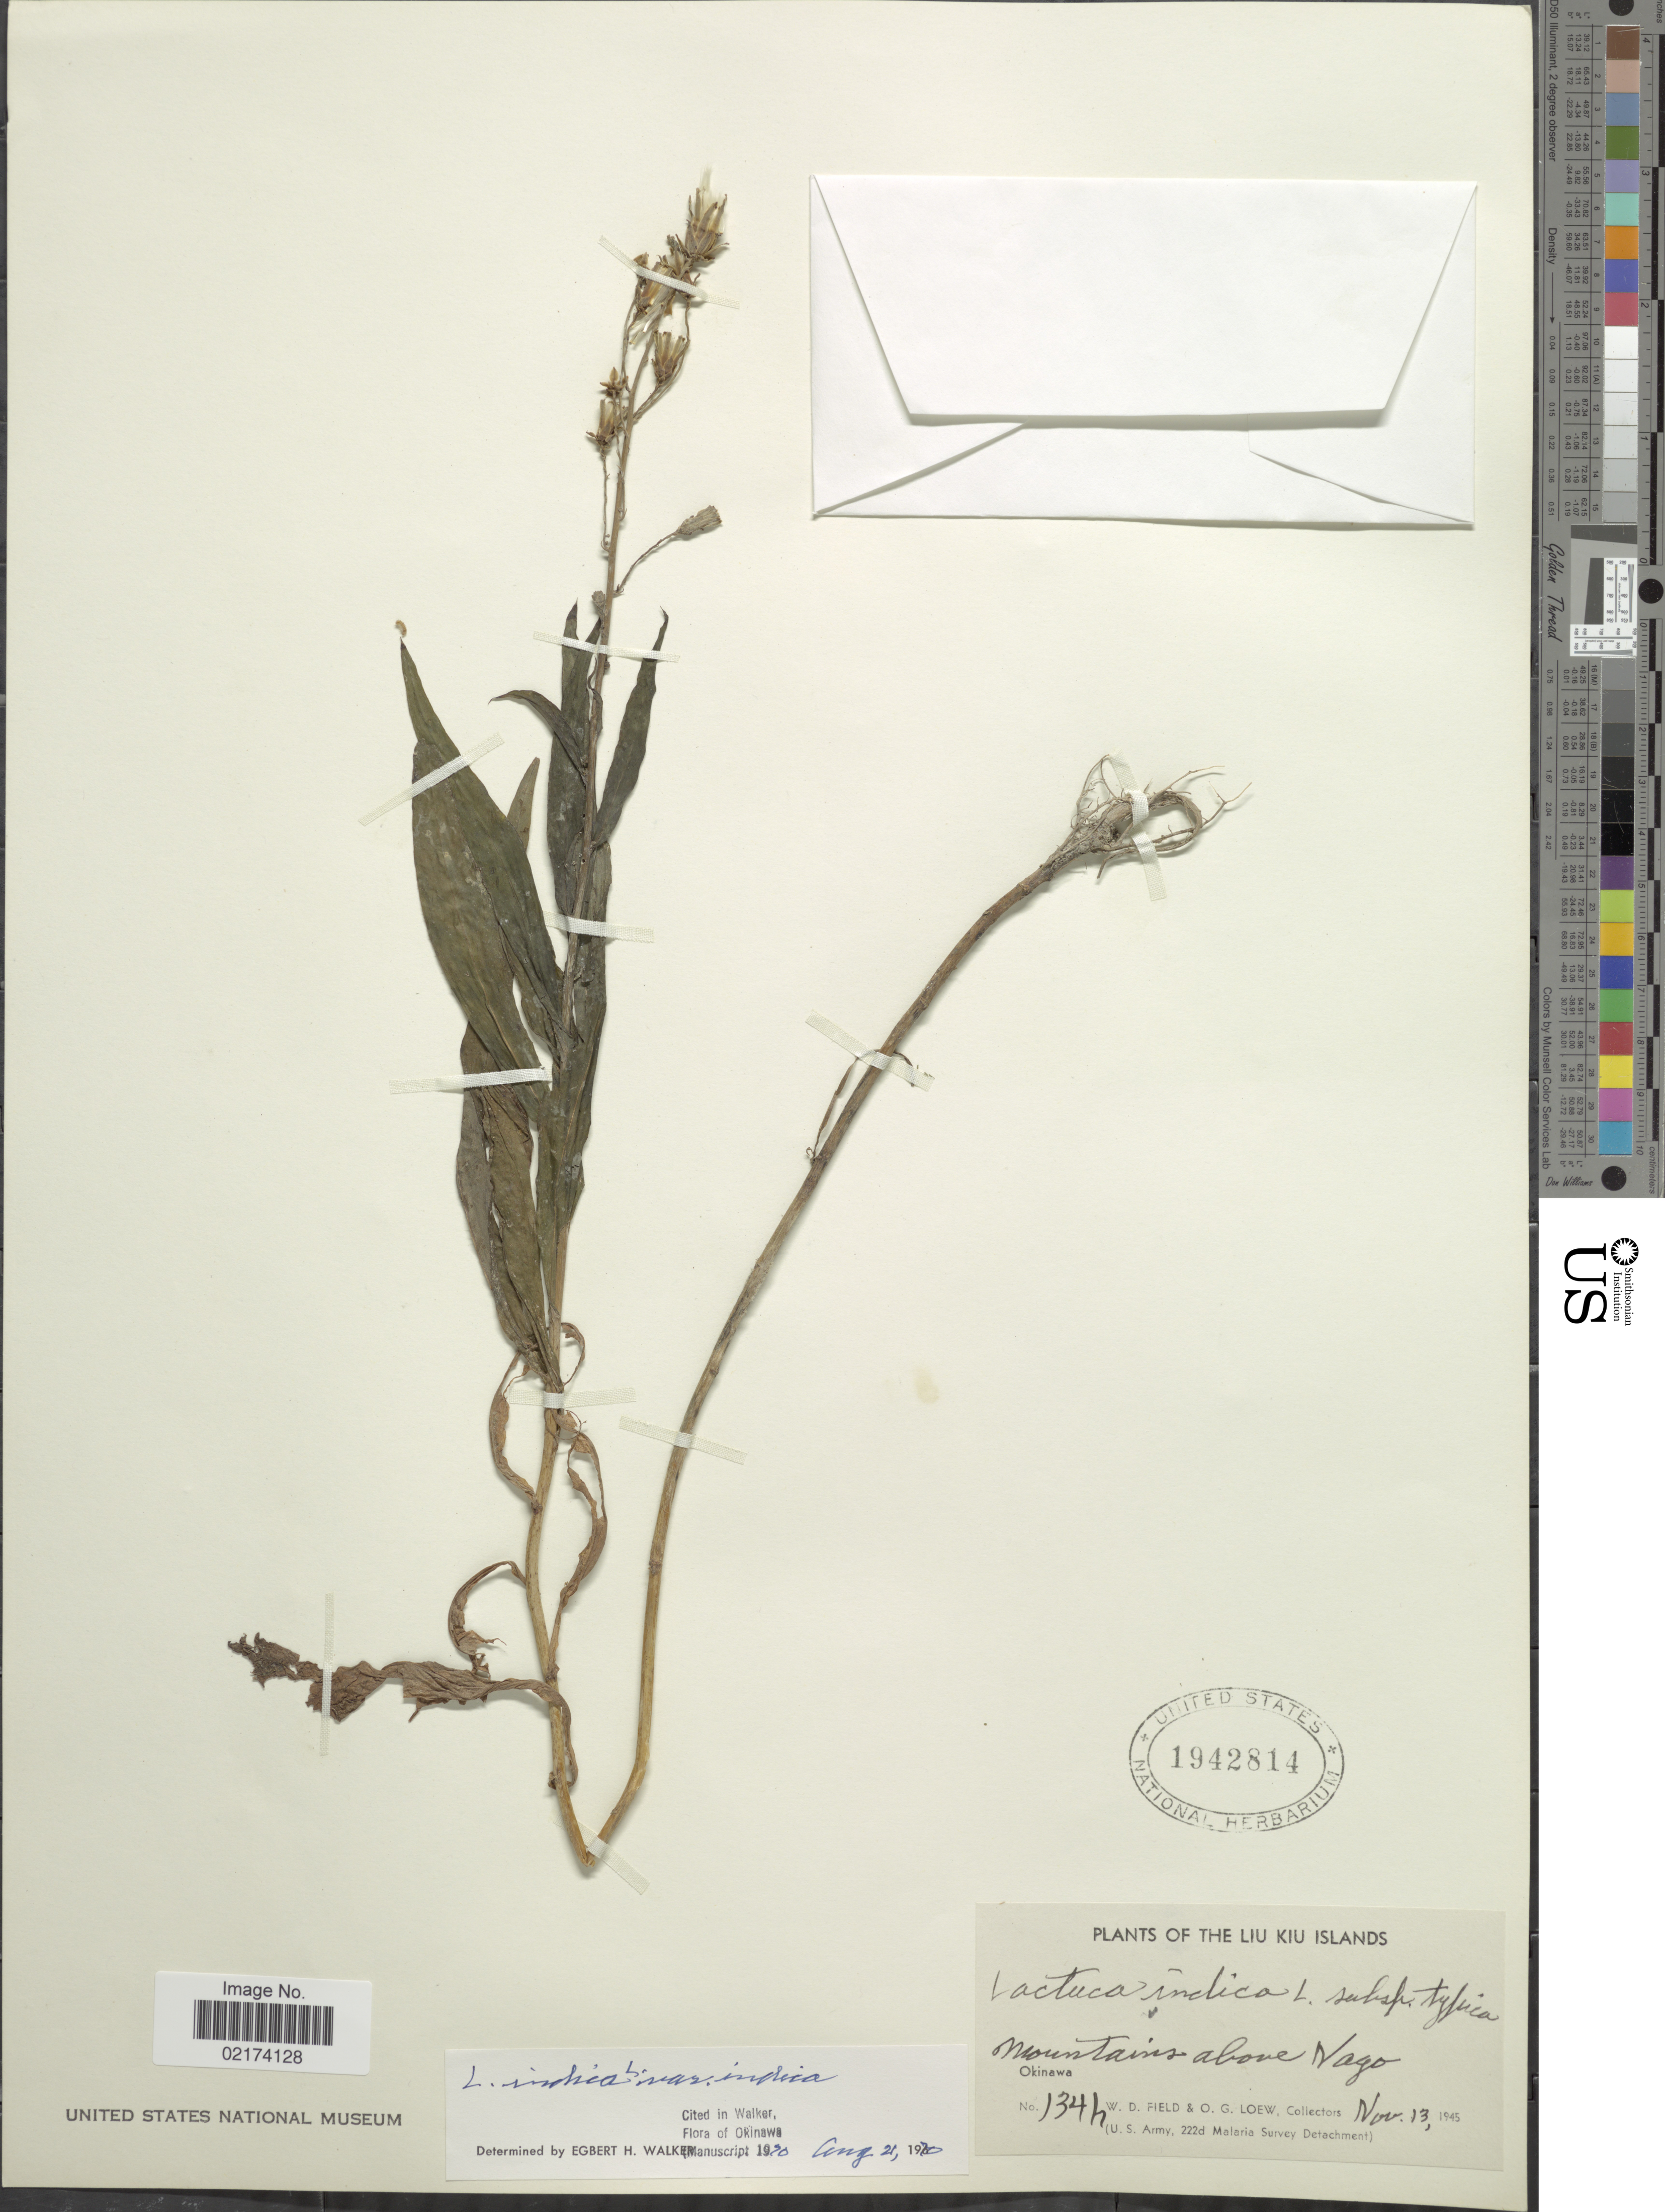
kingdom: Plantae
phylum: Tracheophyta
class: Magnoliopsida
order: Asterales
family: Asteraceae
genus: Lactuca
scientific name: Lactuca indica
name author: L.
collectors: W. D. Field & O. G. Loew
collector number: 1341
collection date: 1945-11-13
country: Japan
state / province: Okinawa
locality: Liu Kiu Islands, Mountains above Nago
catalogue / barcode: US 1942814